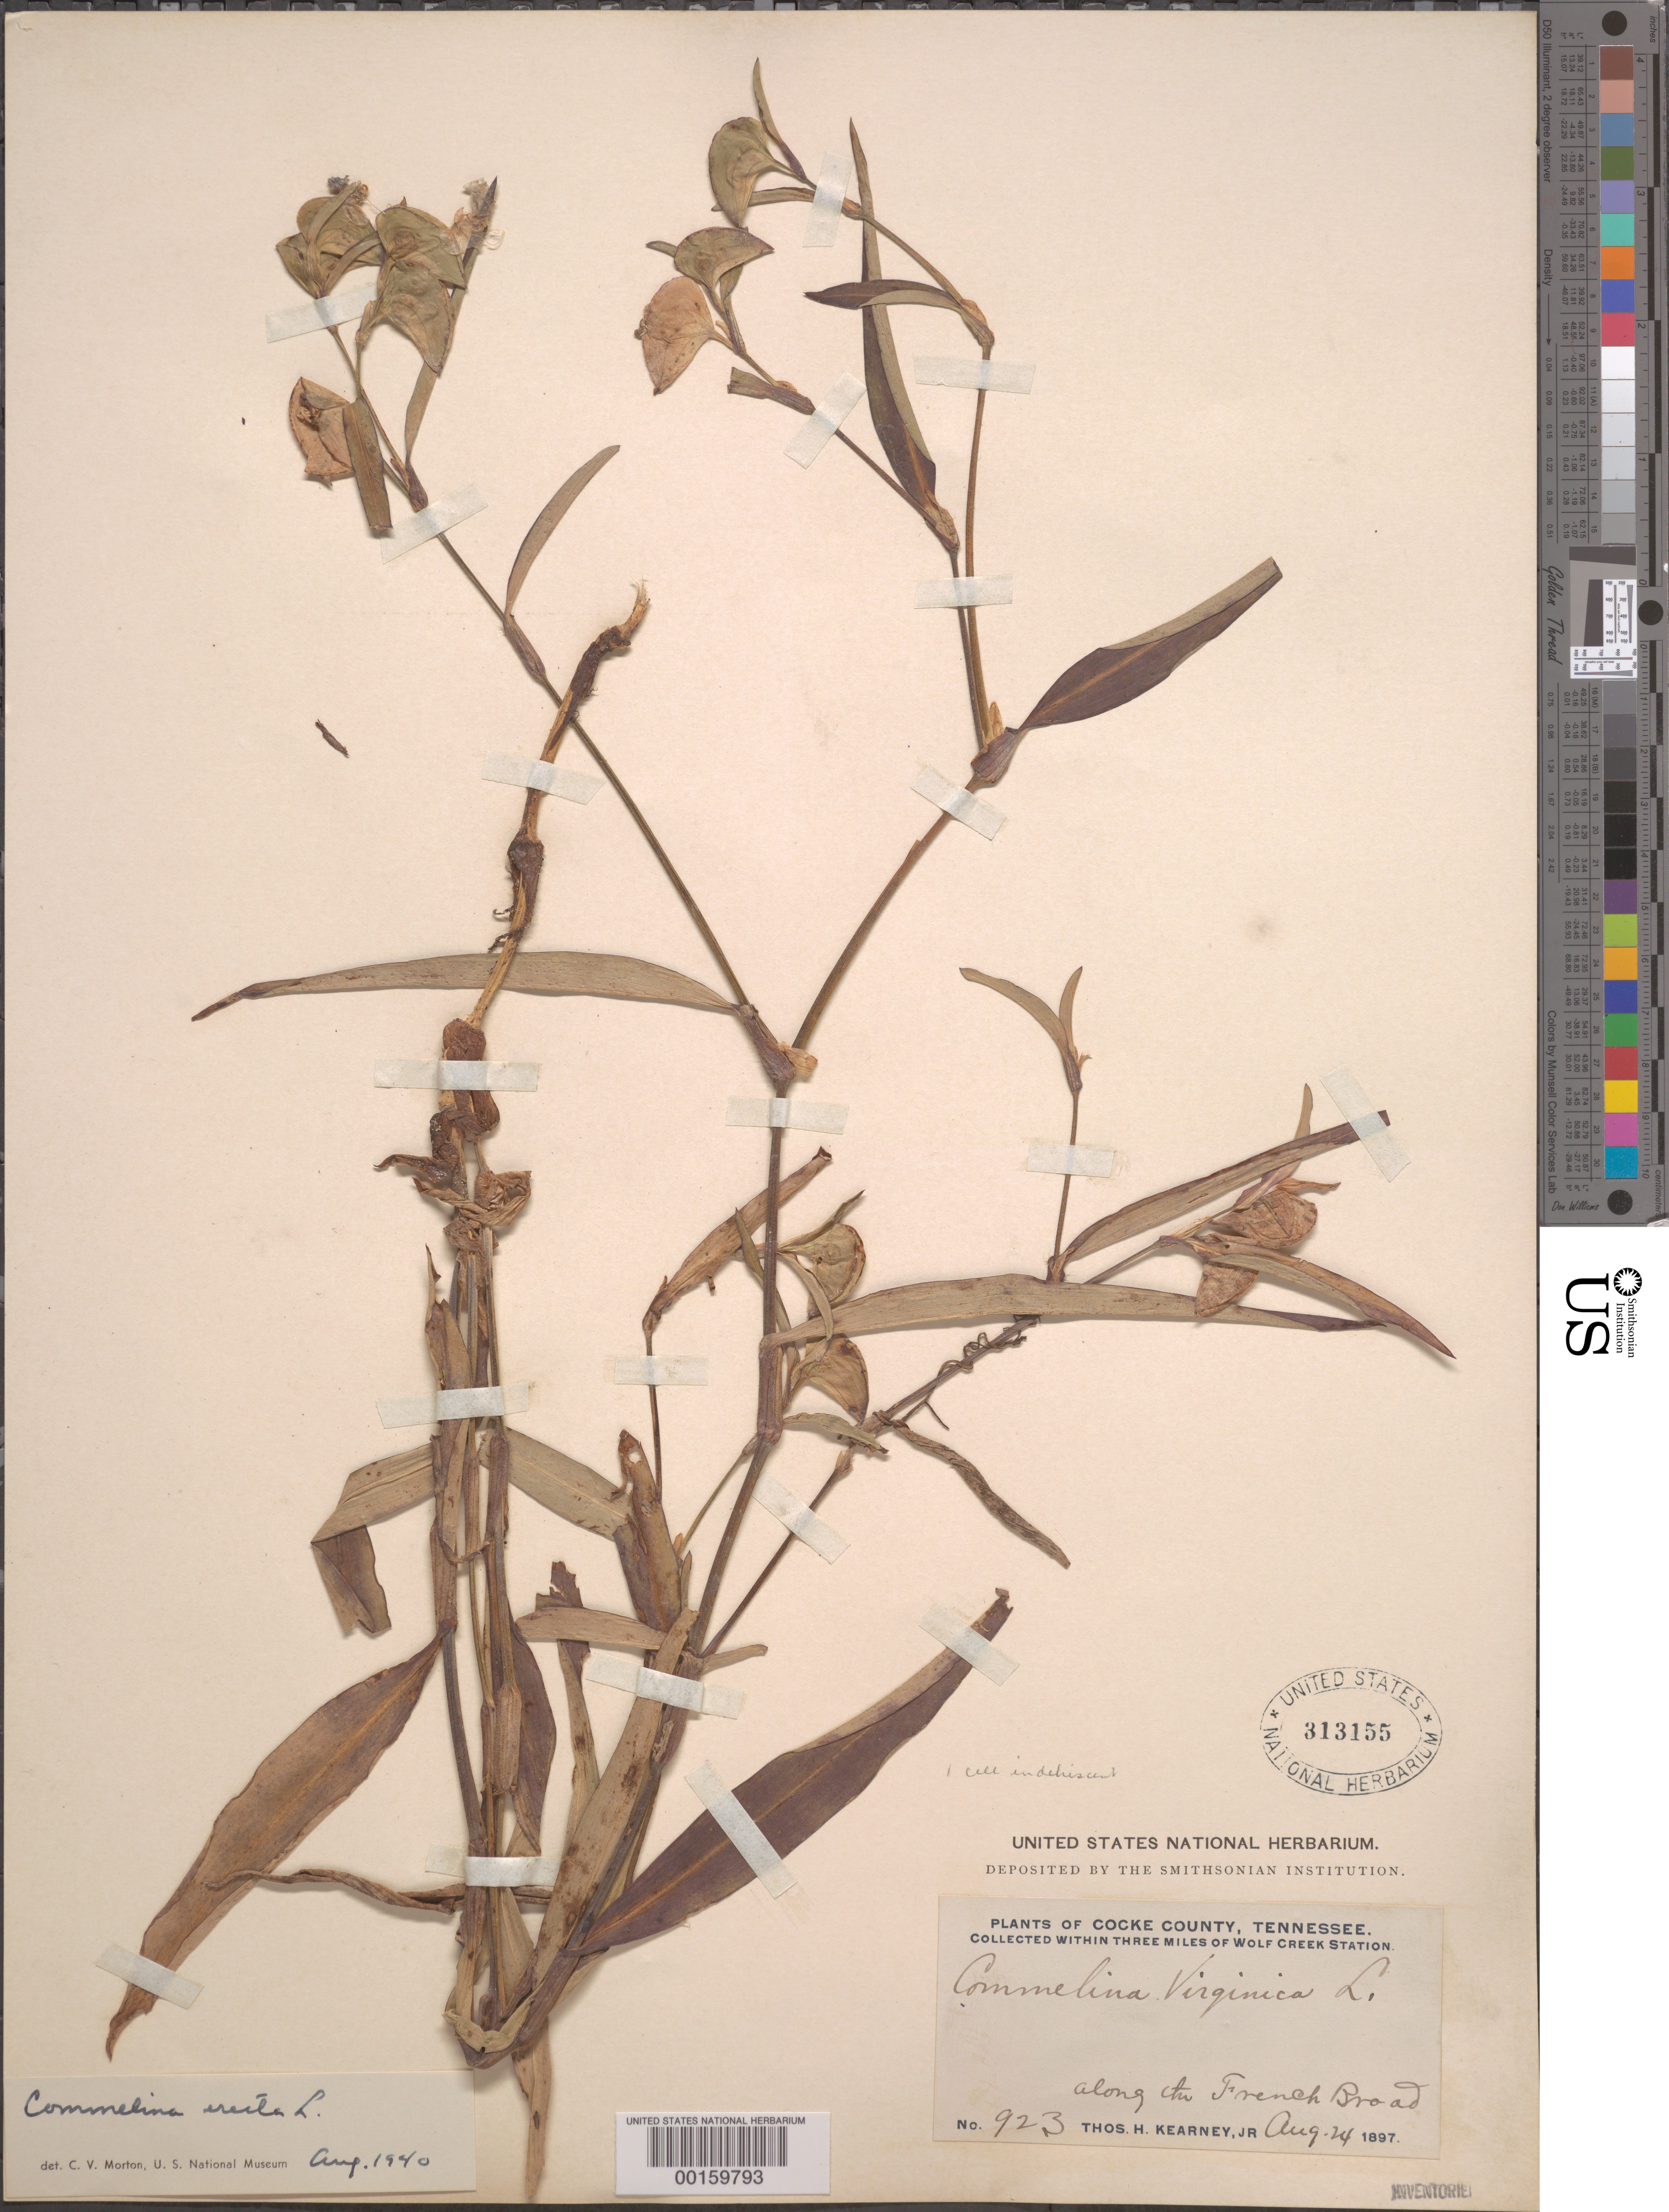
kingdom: Plantae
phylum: Tracheophyta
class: Liliopsida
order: Commelinales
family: Commelinaceae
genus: Commelina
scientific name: Commelina erecta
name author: L.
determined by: Morton, C. V.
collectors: T. H. Kearney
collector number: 923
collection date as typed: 24 Aug 1897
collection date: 1897-08-24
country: United States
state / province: Tennessee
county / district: Cocke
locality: W/in 3 mi of wolf creek station along the french broad river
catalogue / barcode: US 313155